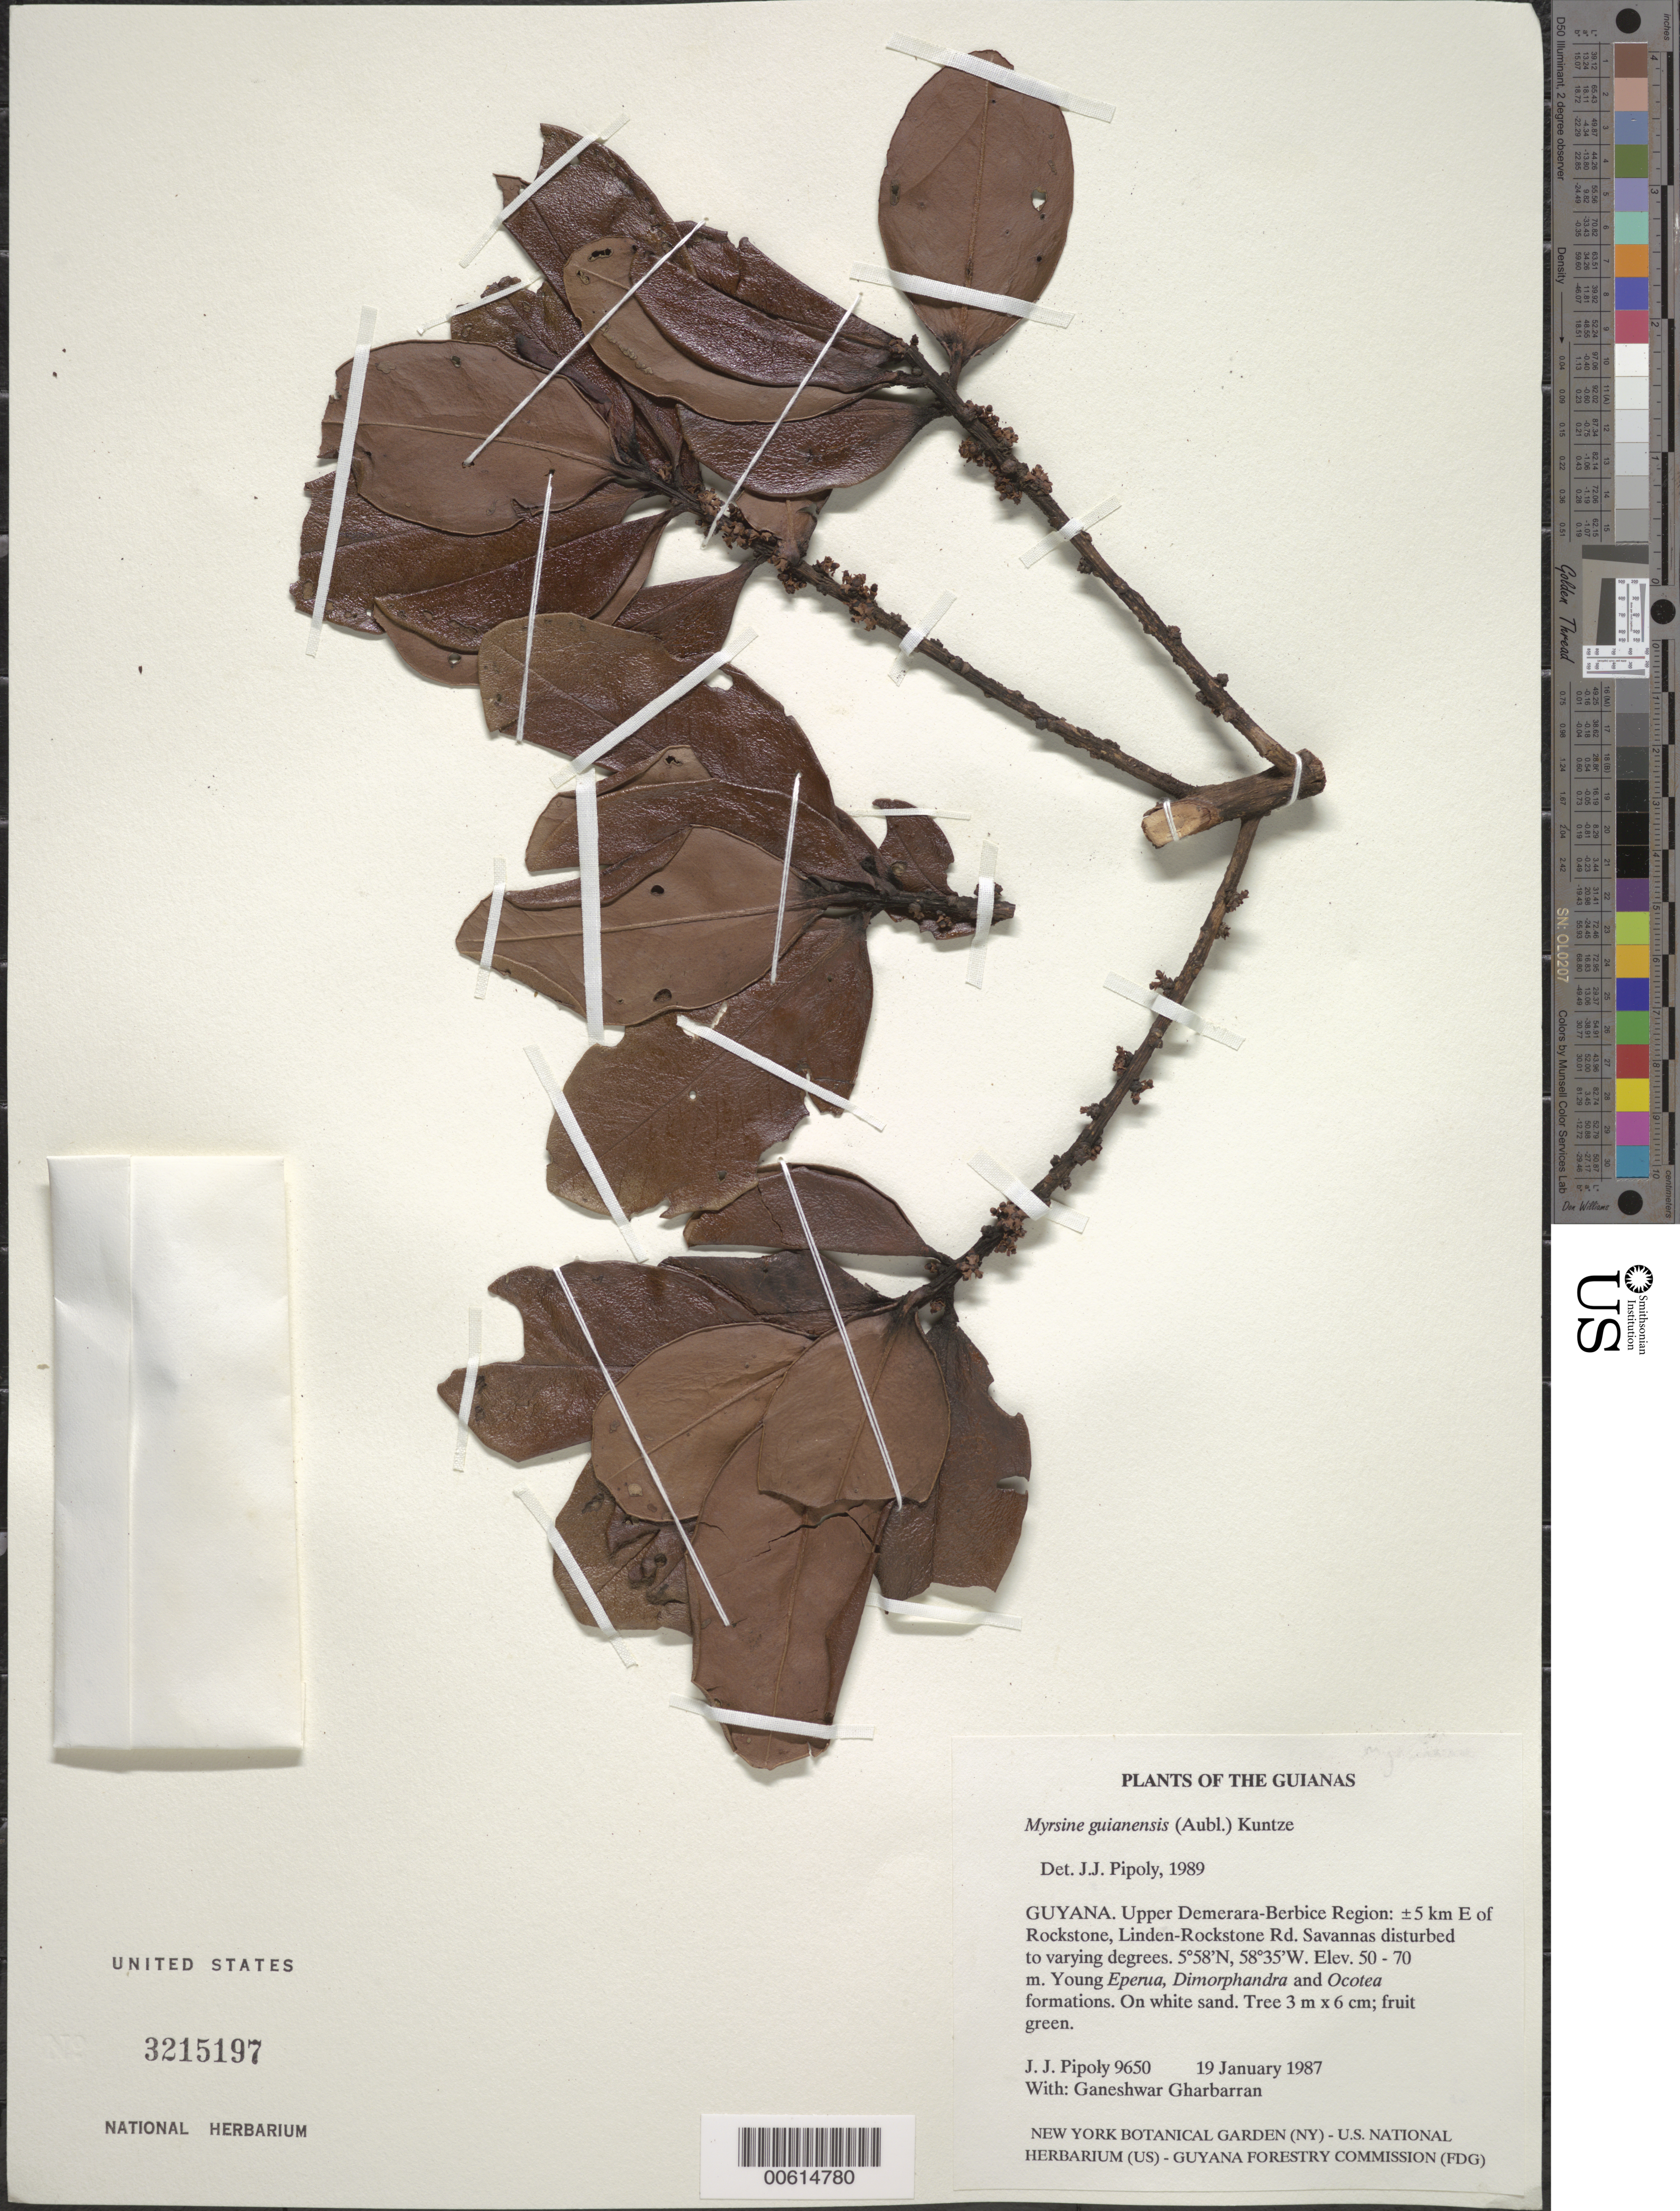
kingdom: Plantae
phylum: Tracheophyta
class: Magnoliopsida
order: Ericales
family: Primulaceae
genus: Myrsine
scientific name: Myrsine guianensis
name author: (Aubl.) Kuntze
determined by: Pipoly, J. J., III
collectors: J. J. Pipoly & G. Gharbarran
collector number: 9650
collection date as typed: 19 January 1987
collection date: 1987-01-19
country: Guyana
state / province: U. Demerara-Berbice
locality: ±5 km E of Rockstone, Linden-Rockstone Rd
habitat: Savannas disturbed to varying degrees. Young Eperua, Dimorphandra and Ocotea formations. On white sand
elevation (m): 50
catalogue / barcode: US 3215197